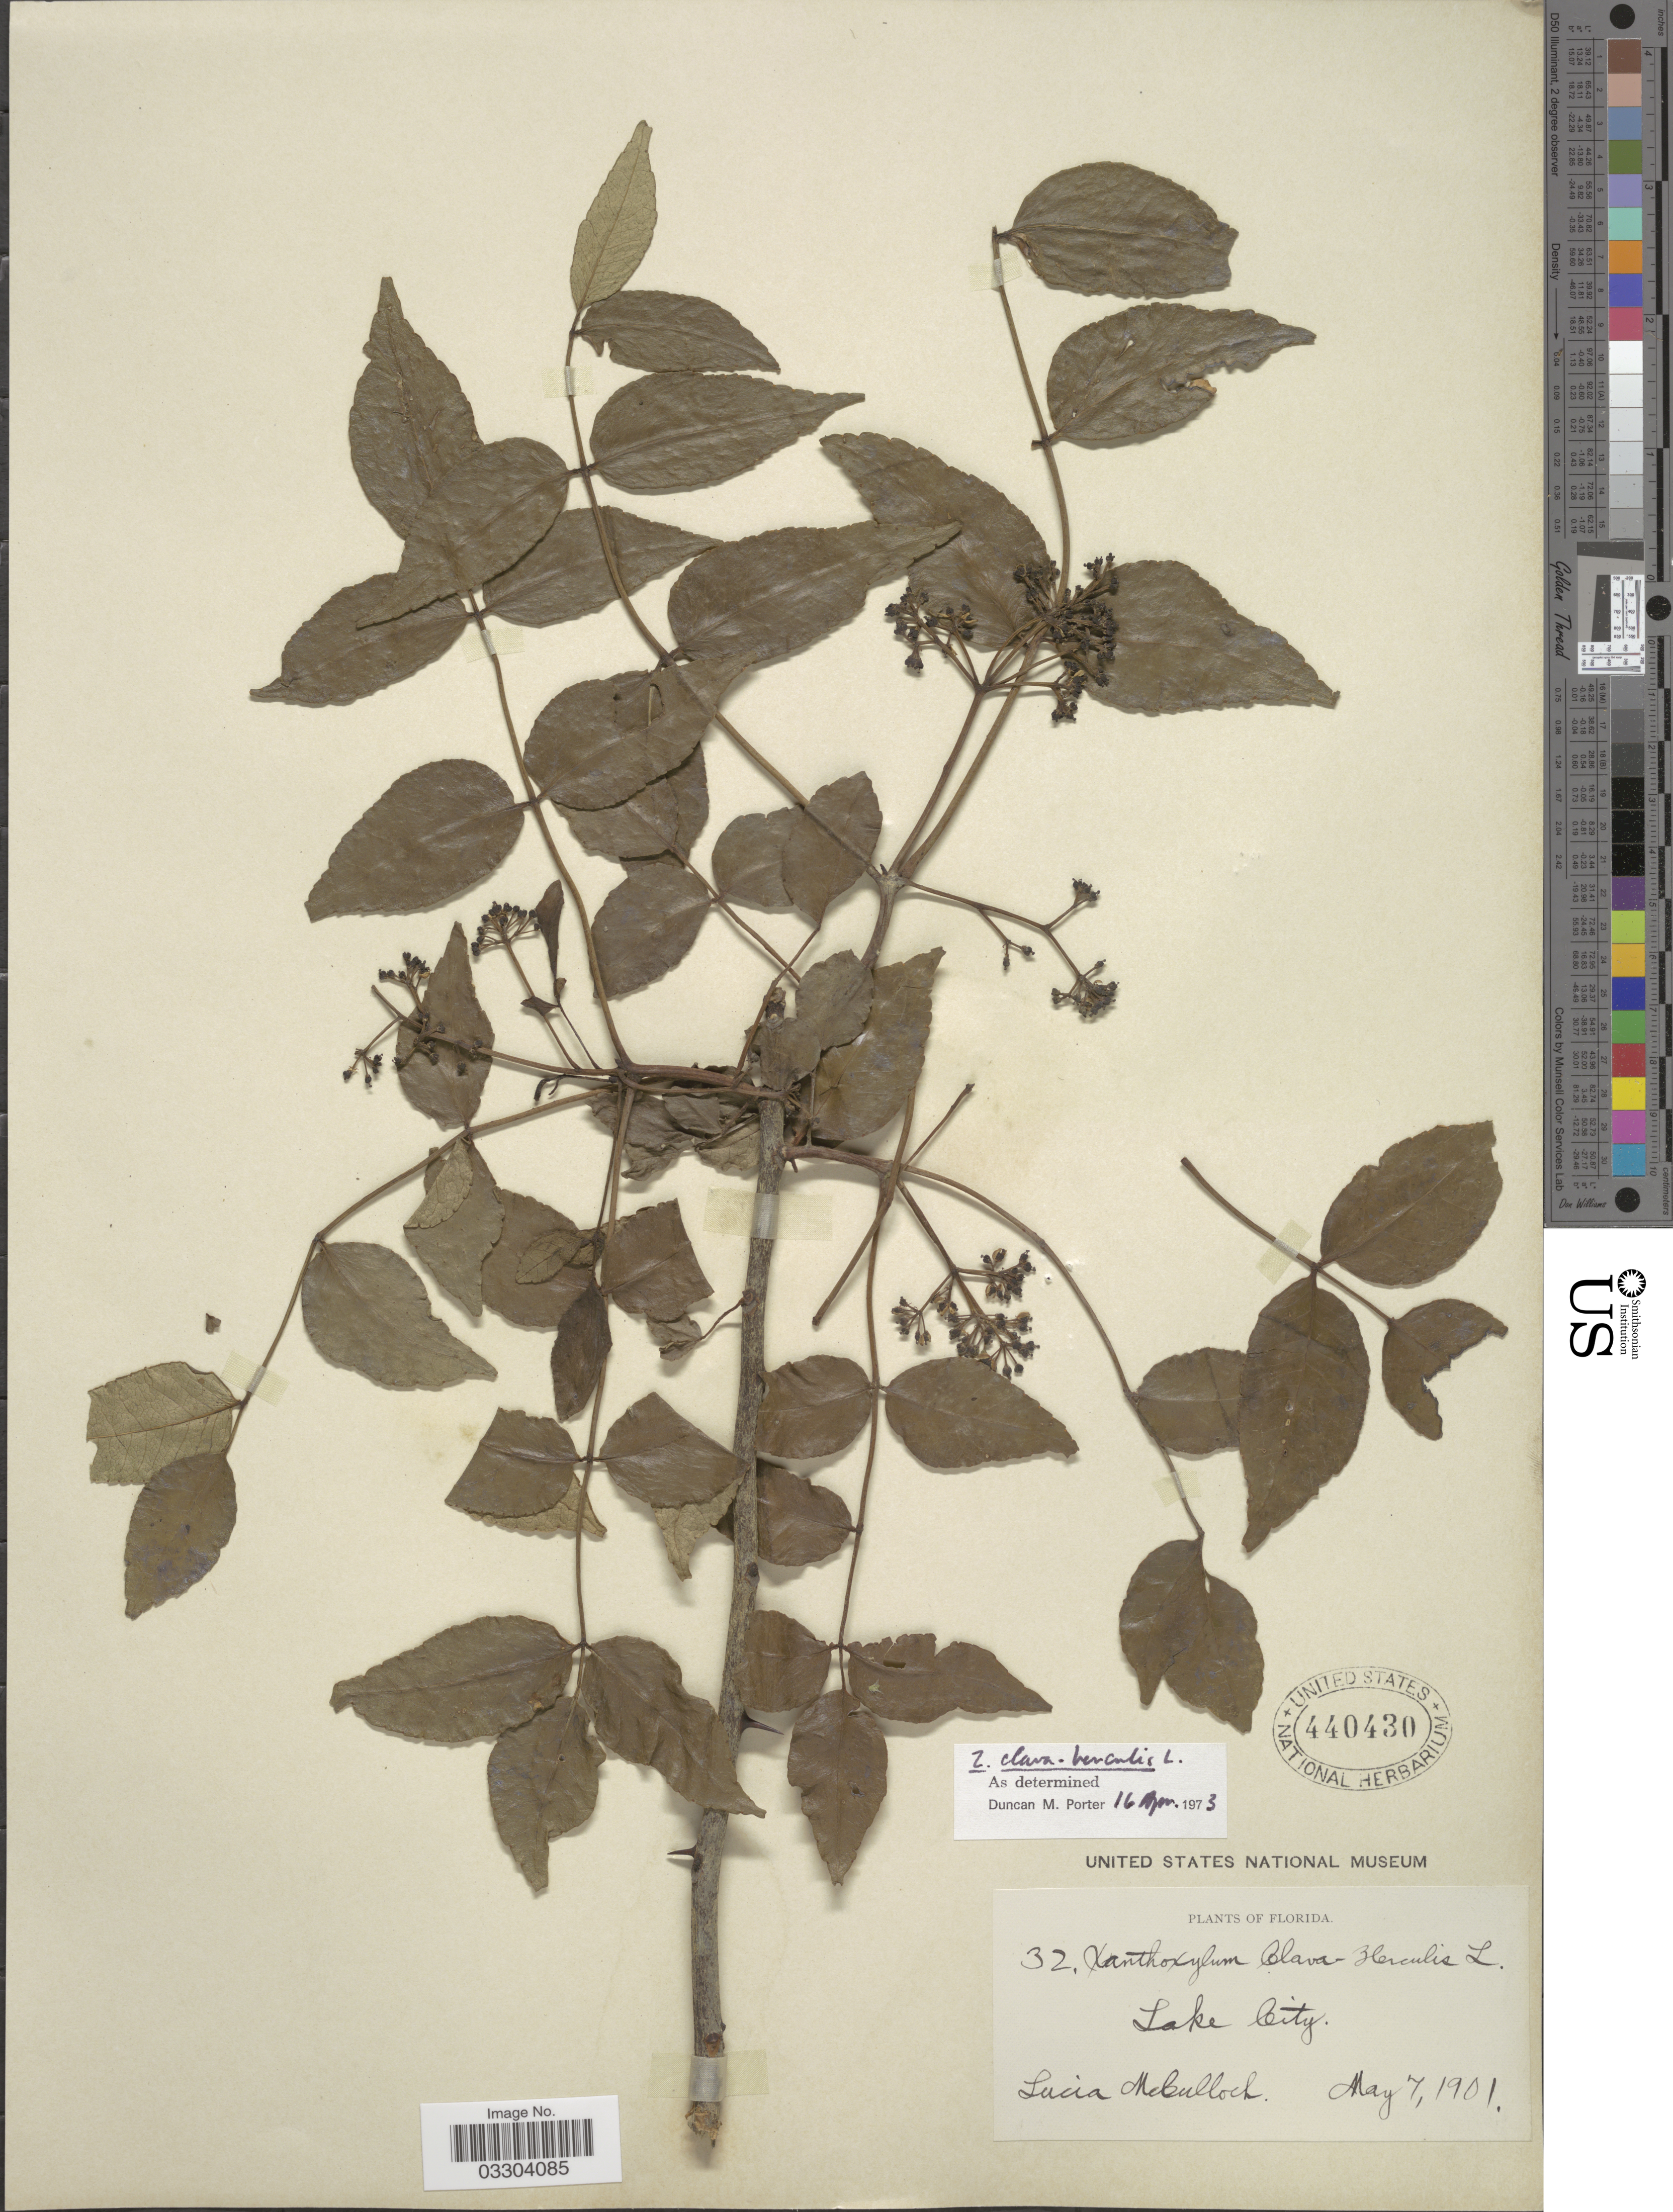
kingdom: Plantae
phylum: Tracheophyta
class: Magnoliopsida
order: Sapindales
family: Rutaceae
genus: Zanthoxylum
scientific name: Zanthoxylum clava-herculis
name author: L.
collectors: L. McCulloch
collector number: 32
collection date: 1901-05-07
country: United States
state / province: Florida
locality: Lake City.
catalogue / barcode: US 440430